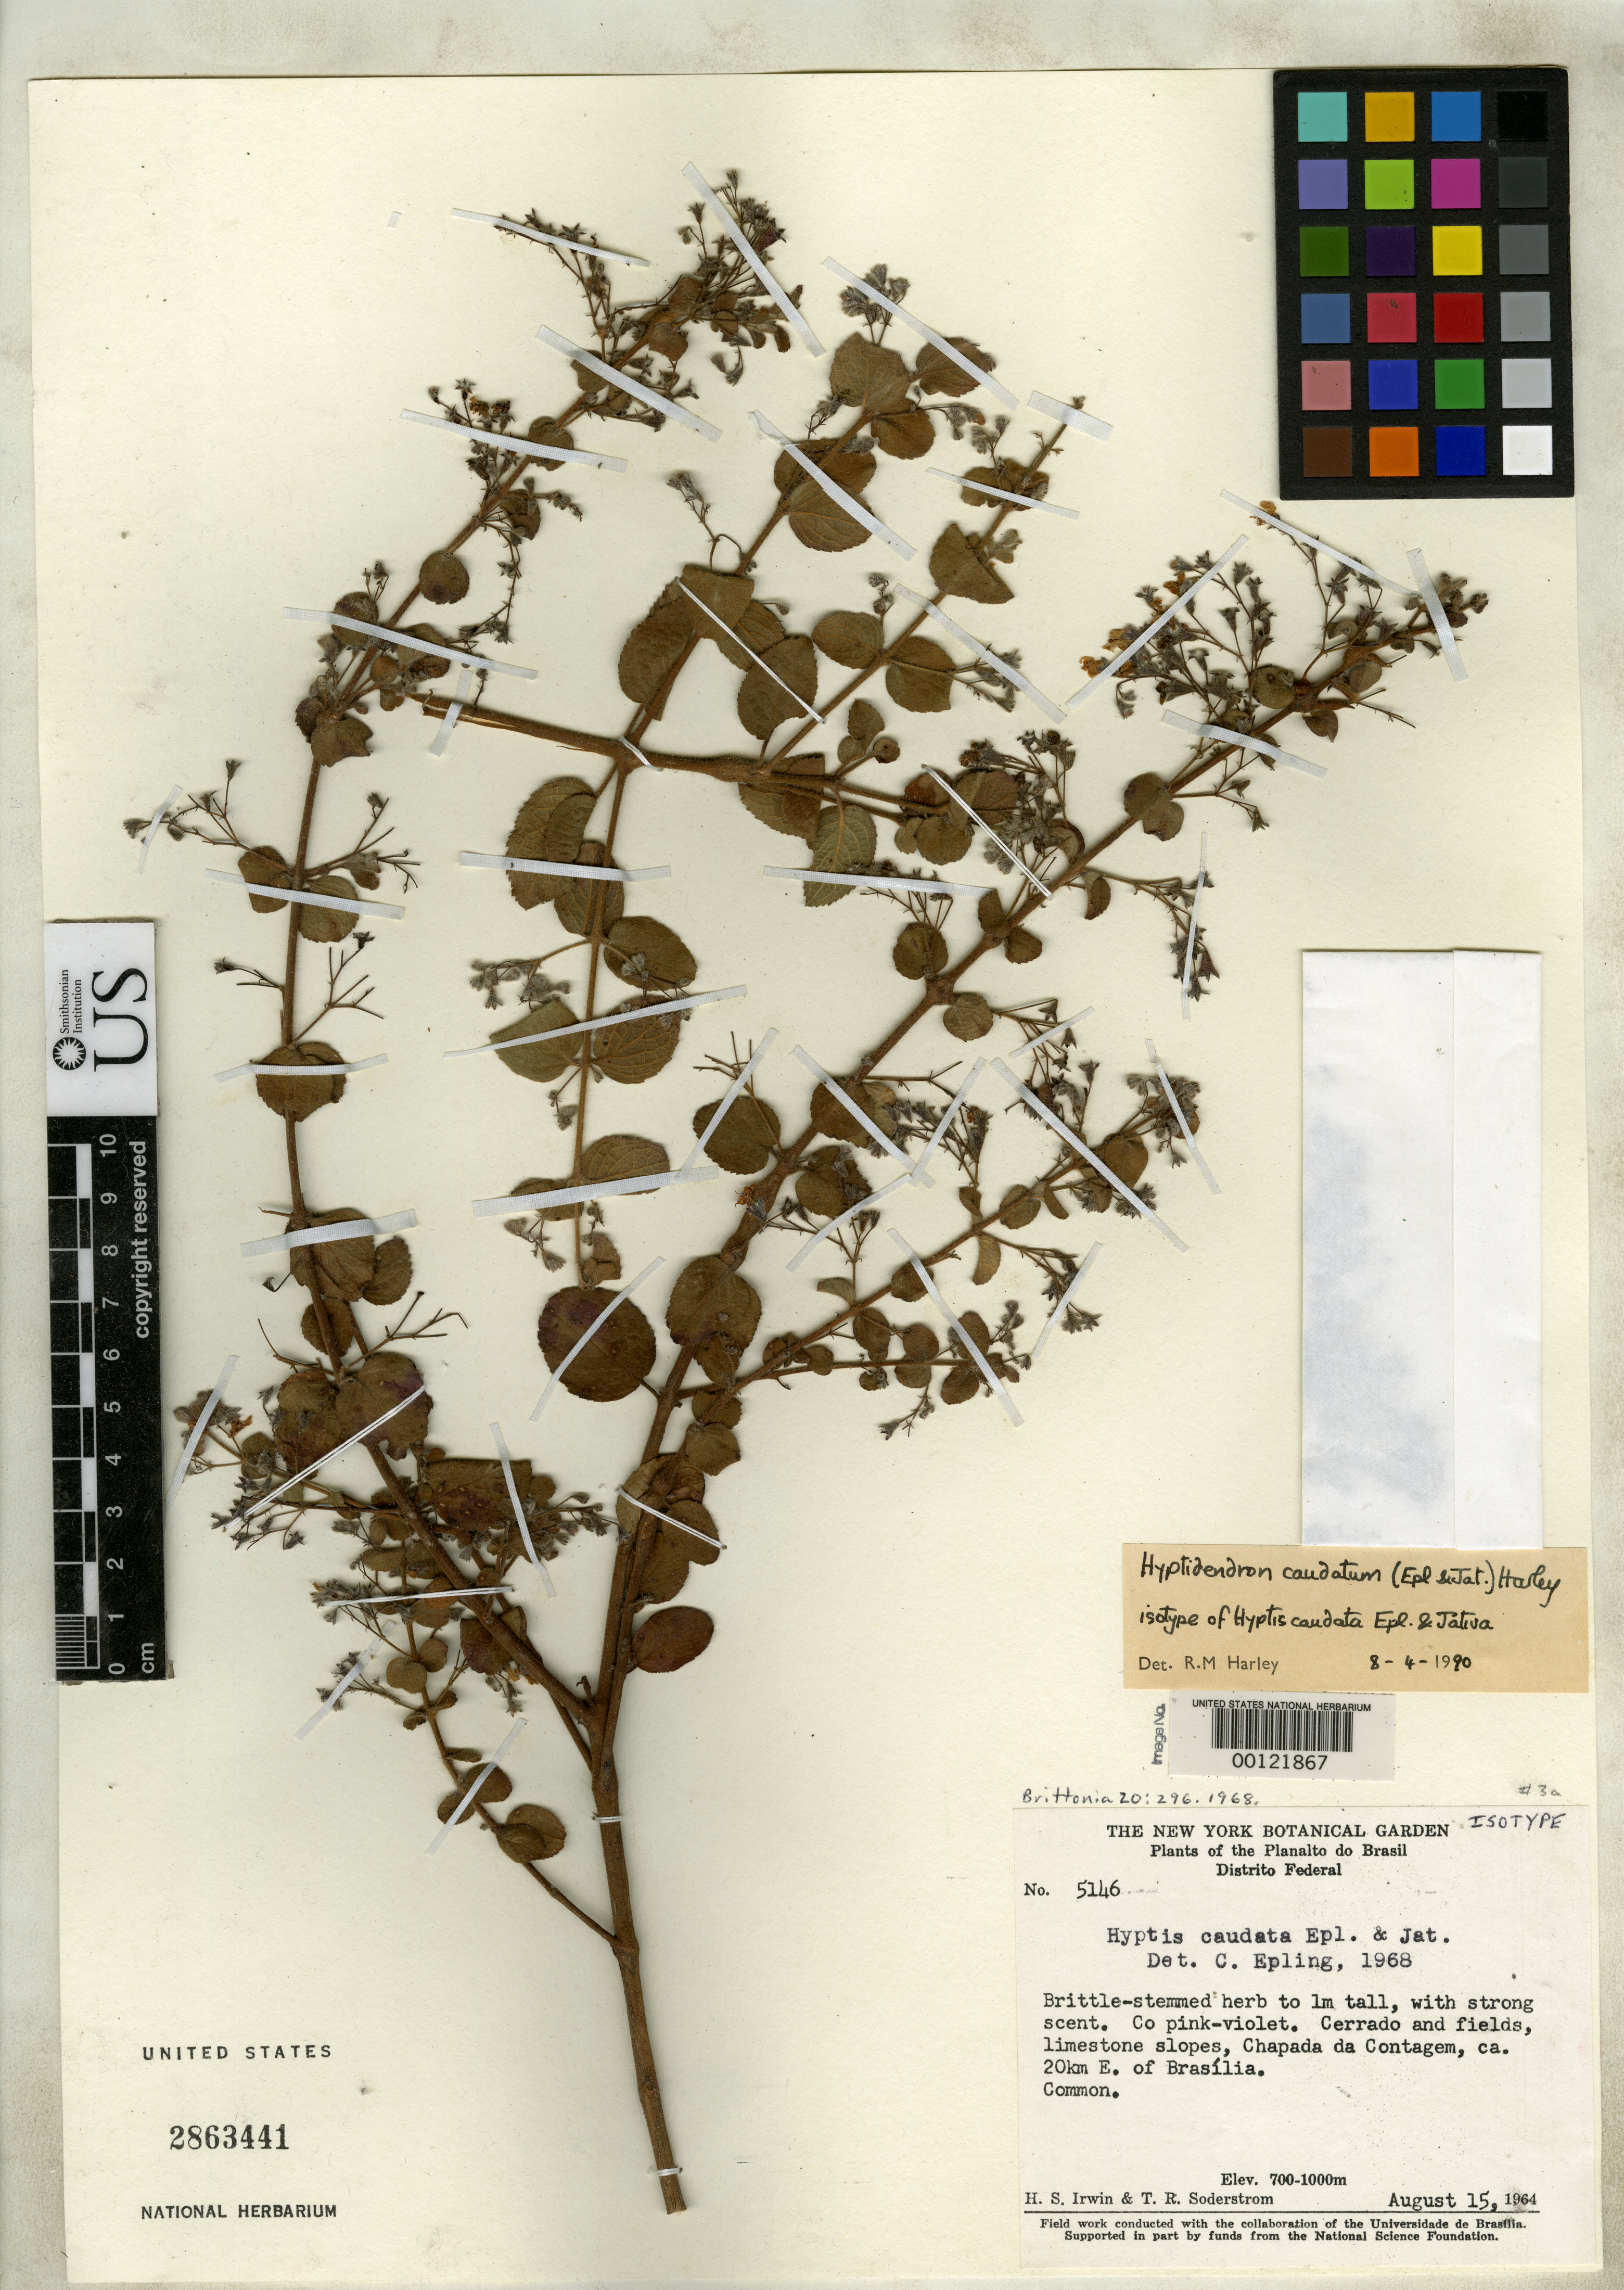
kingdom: Plantae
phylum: Tracheophyta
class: Magnoliopsida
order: Lamiales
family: Lamiaceae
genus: Hyptis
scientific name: Hyptis caudata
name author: Epling & Játiva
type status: Isotype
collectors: H. Irwin & T. R. Soderstrom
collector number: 5146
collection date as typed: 15 Aug 1964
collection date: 1964-08-15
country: Brazil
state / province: Distrito Federal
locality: Chapada da Contagem, ca. 20 km E of Brasilia.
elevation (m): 700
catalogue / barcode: US 2863441